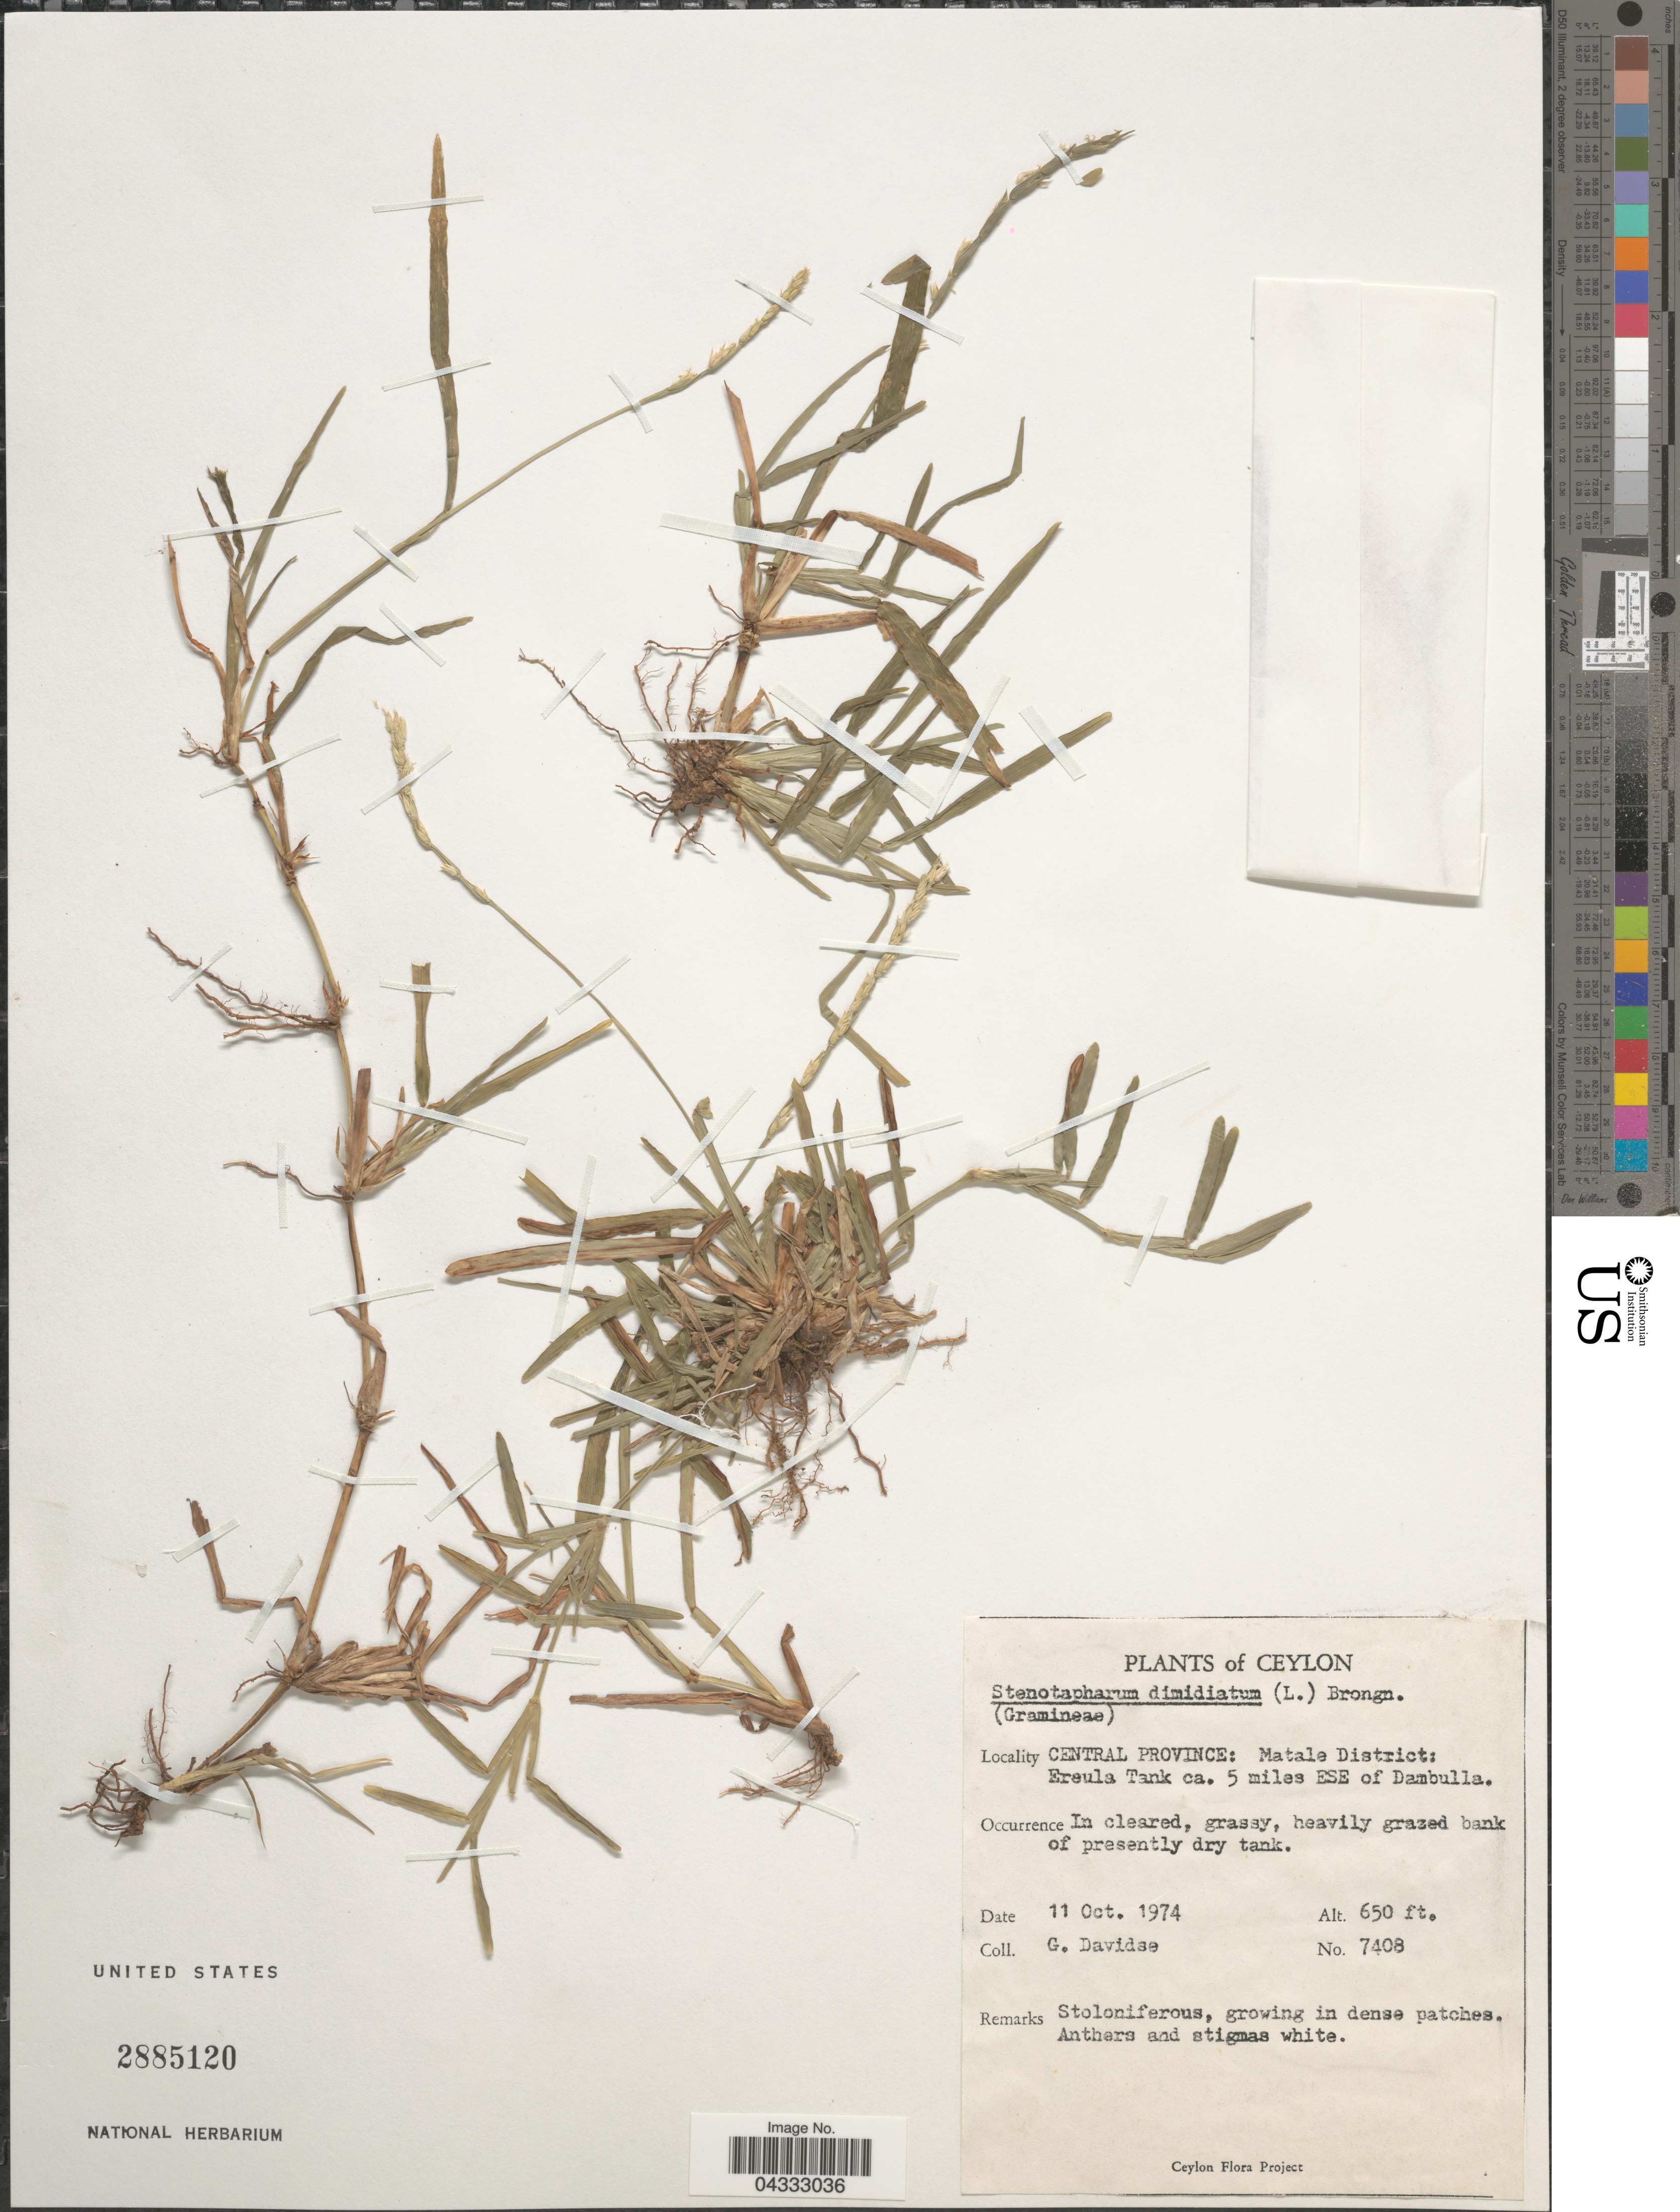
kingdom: Plantae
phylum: Tracheophyta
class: Liliopsida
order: Poales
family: Poaceae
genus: Stenotaphrum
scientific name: Stenotaphrum dimidiatum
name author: (L.) Brongn.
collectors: G. Davidse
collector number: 7408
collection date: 1974-10-11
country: Sri Lanka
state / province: Central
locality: Ceylon. Matale District: Ereula Tank ca. 5 miles ESE of Dambulla. In cleared, grassy, heavily grazed bank of presently dry tank.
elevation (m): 198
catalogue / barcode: US 2885120